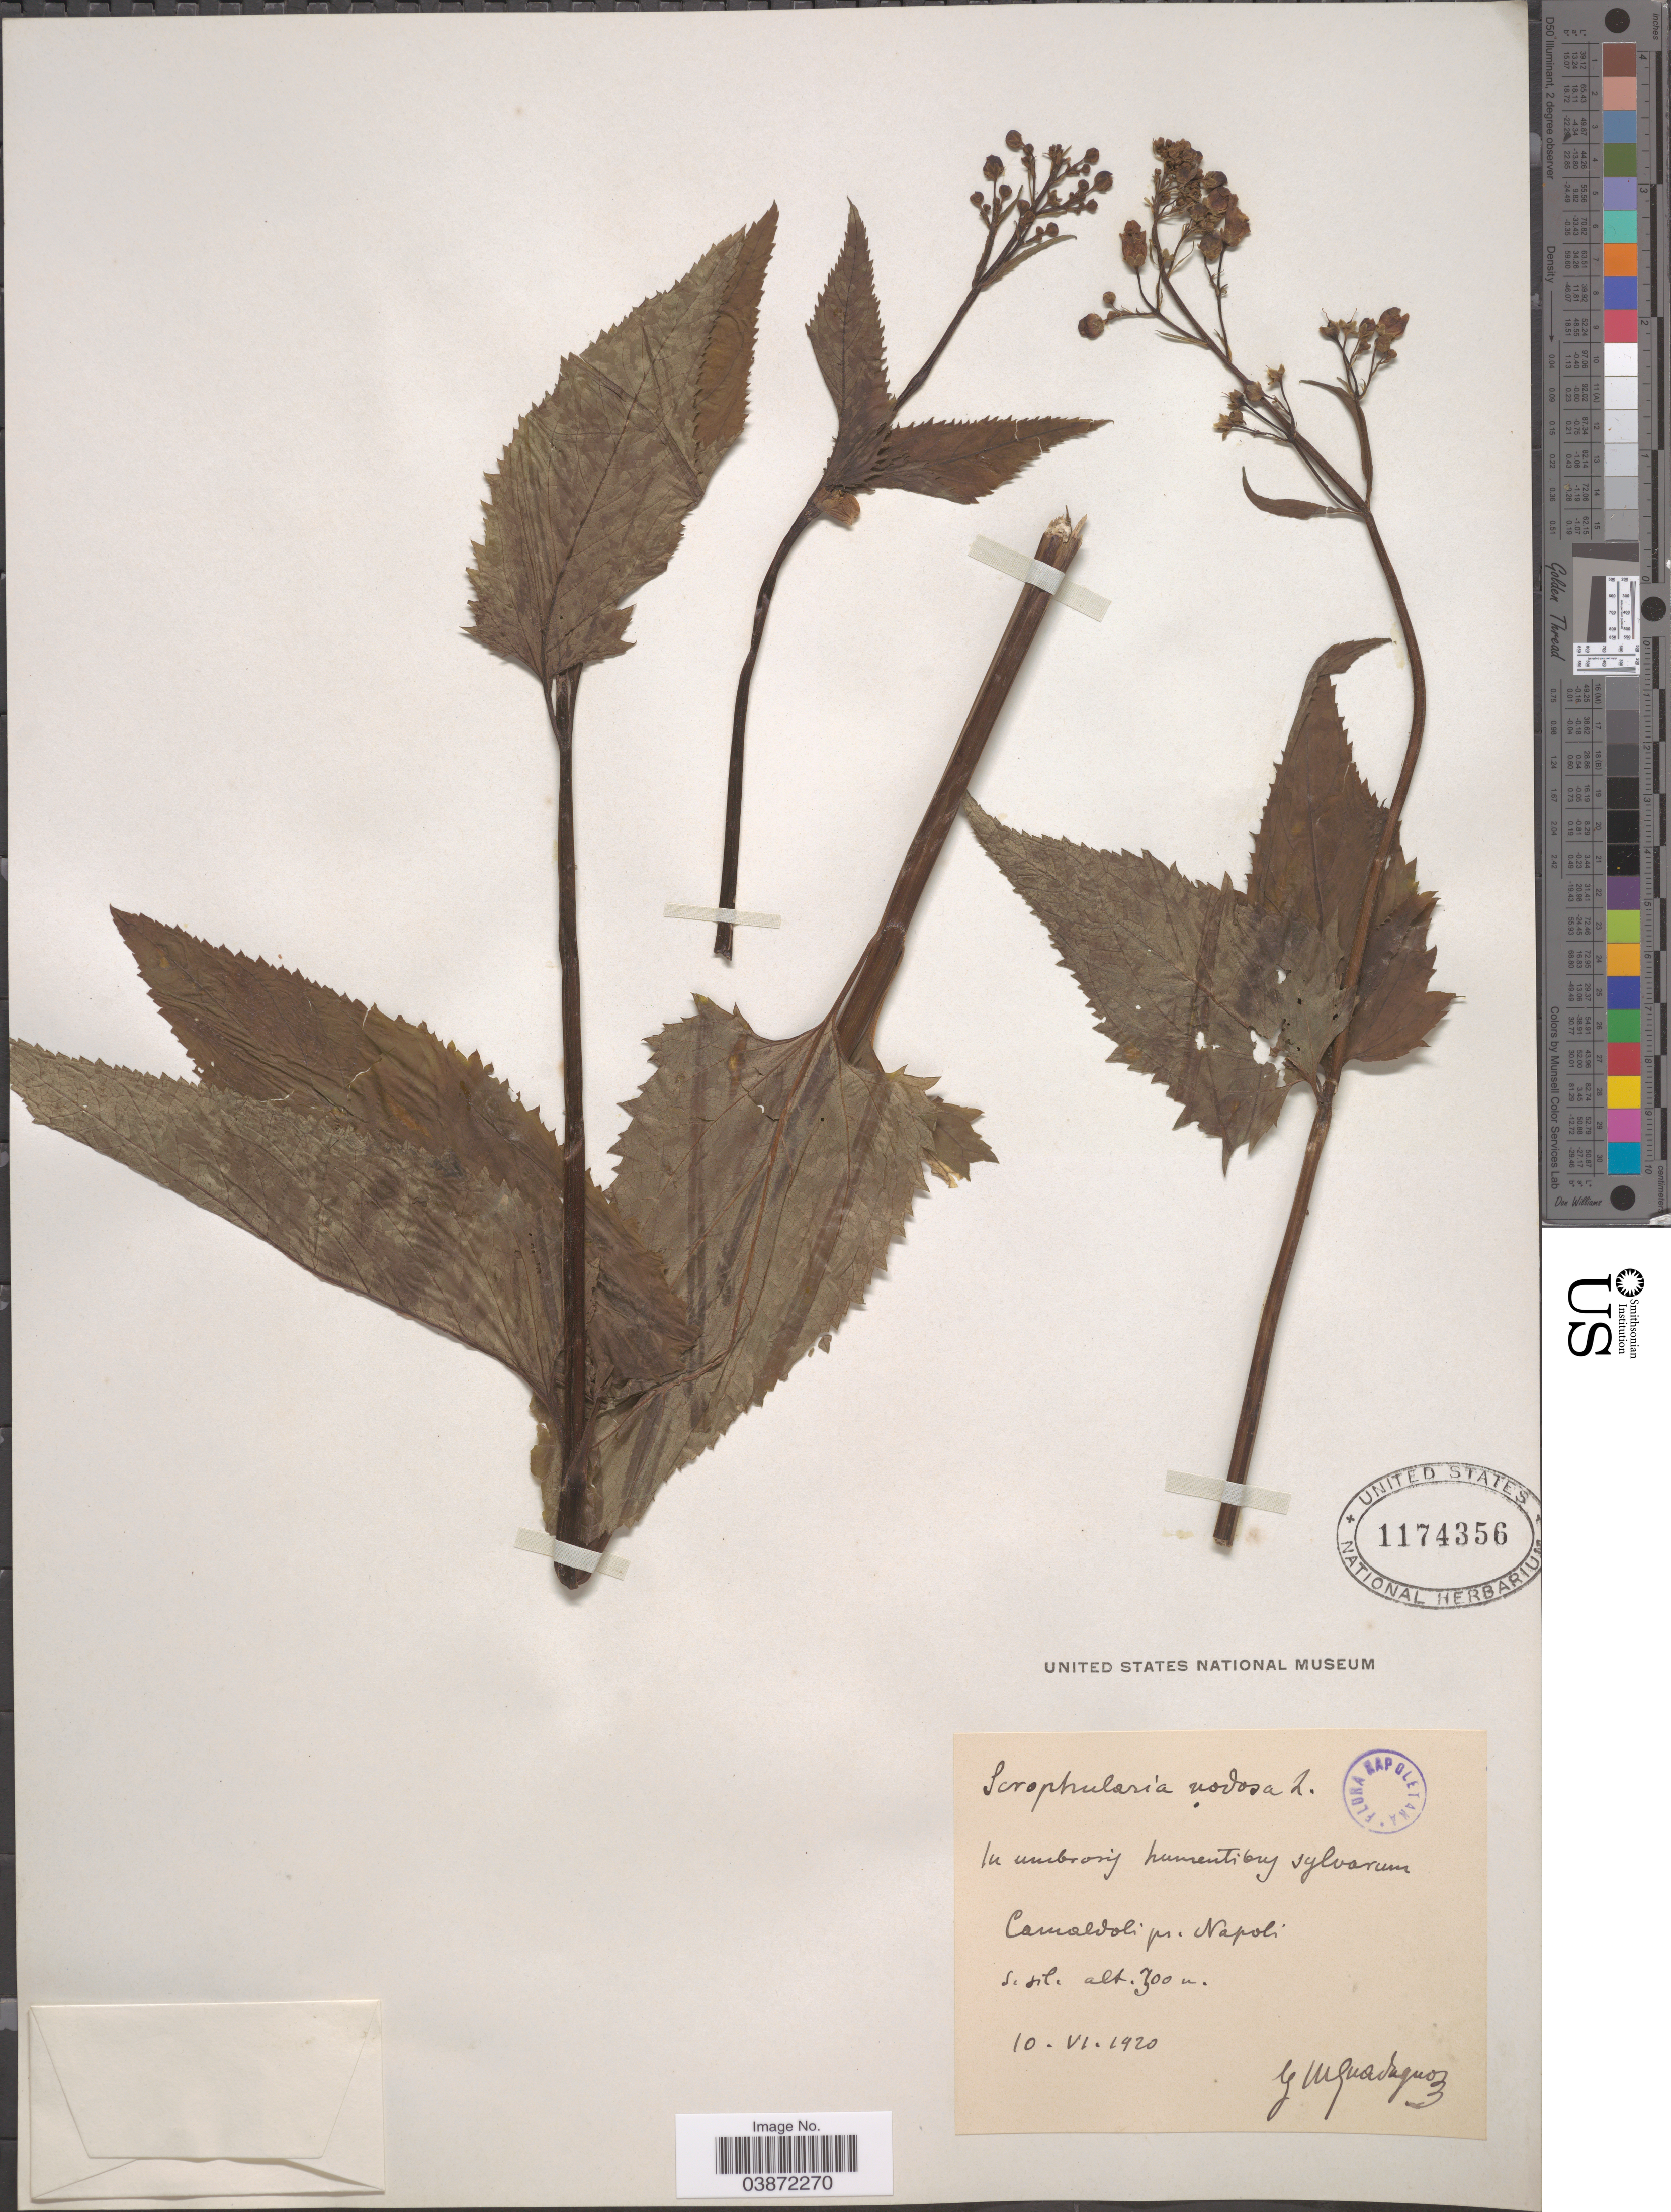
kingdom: Plantae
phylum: Tracheophyta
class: Magnoliopsida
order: Lamiales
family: Scrophulariaceae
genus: Scrophularia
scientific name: Scrophularia nodosa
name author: L.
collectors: G. Guadagno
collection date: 1920-06-10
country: Italy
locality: In umbrosis humentibus sylvarum Camaldoli pr. Napoli.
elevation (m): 300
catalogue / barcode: US 1174356